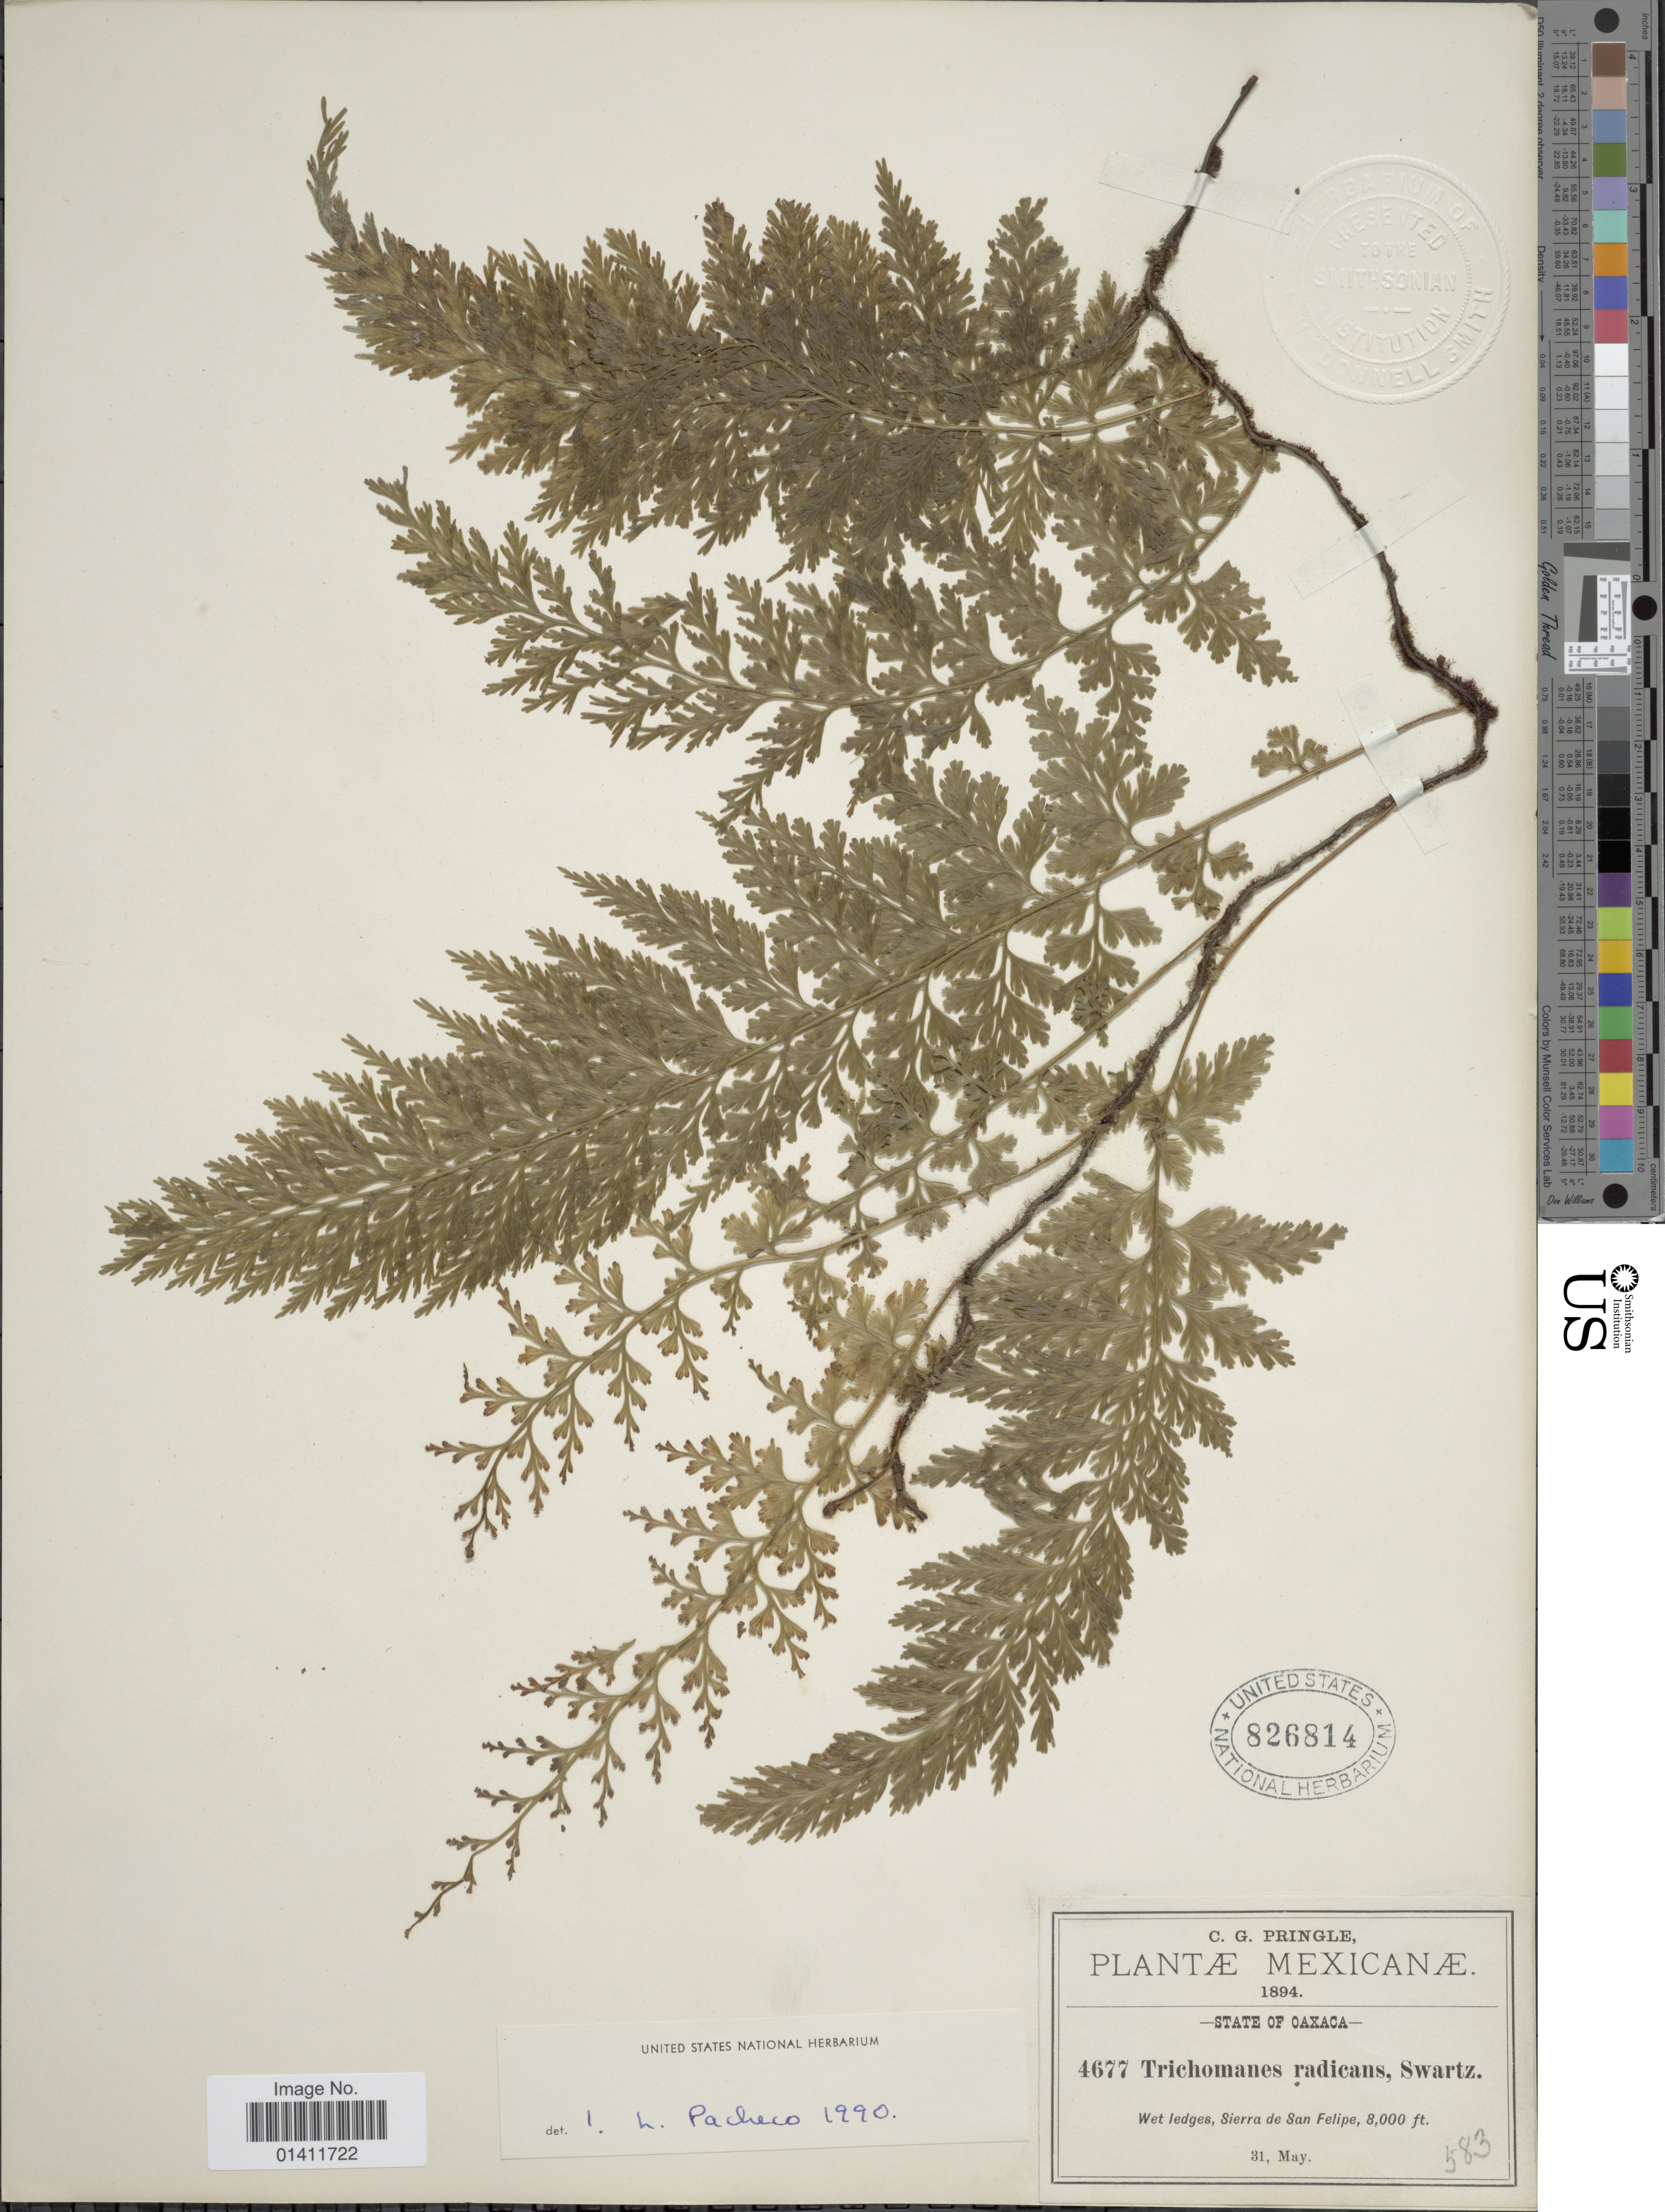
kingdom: Plantae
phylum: Tracheophyta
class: Polypodiopsida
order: Hymenophyllales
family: Hymenophyllaceae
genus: Vandenboschia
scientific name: Vandenboschia radicans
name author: (Sw.) Copel.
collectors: C. G. Pringle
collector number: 4677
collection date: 1894-05-31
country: Mexico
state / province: Oaxaca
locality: Sierra de San Felipe.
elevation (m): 2438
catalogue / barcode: US 826814